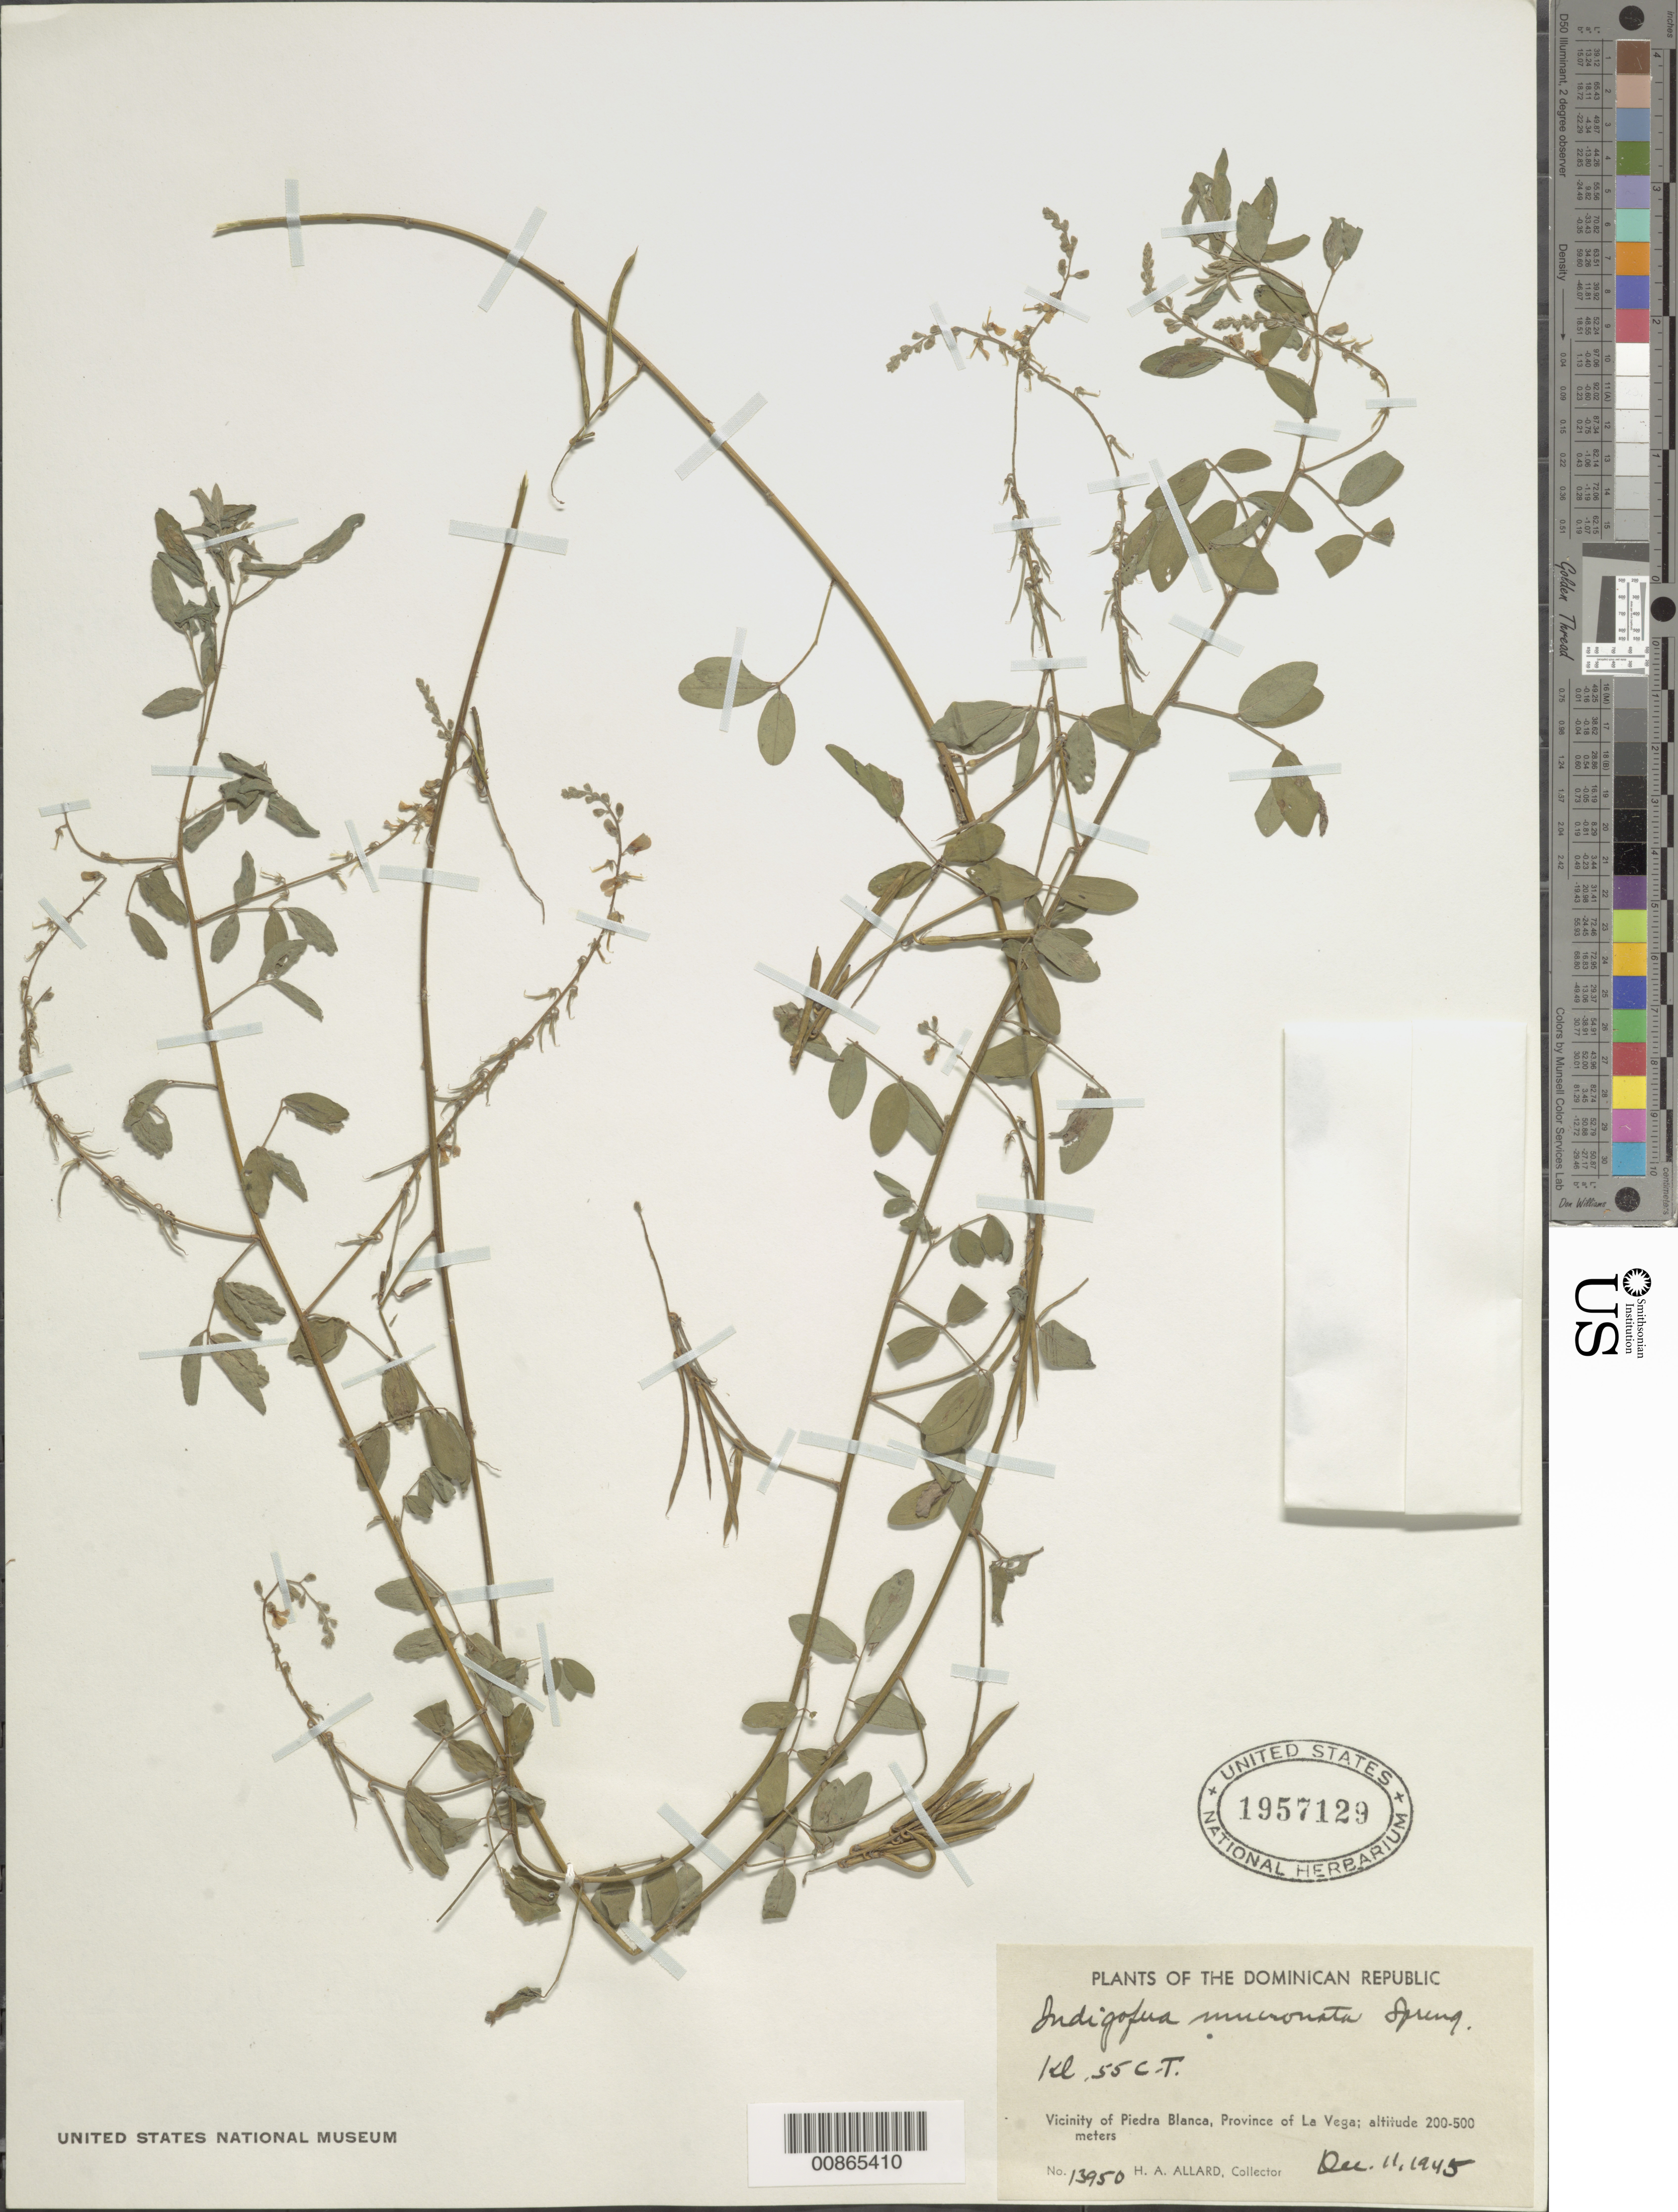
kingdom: Plantae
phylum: Tracheophyta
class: Magnoliopsida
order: Fabales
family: Fabaceae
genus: Indigofera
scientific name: Indigofera mucronata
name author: Lam.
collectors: H. A. Allard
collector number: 13950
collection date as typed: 11 Dec 1945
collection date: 1945-12-11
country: Dominican Republic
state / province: La Vega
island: Hispaniola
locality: Vicinity of Piedra Blanca. Km. 55 C-T.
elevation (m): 200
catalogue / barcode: US 1957129